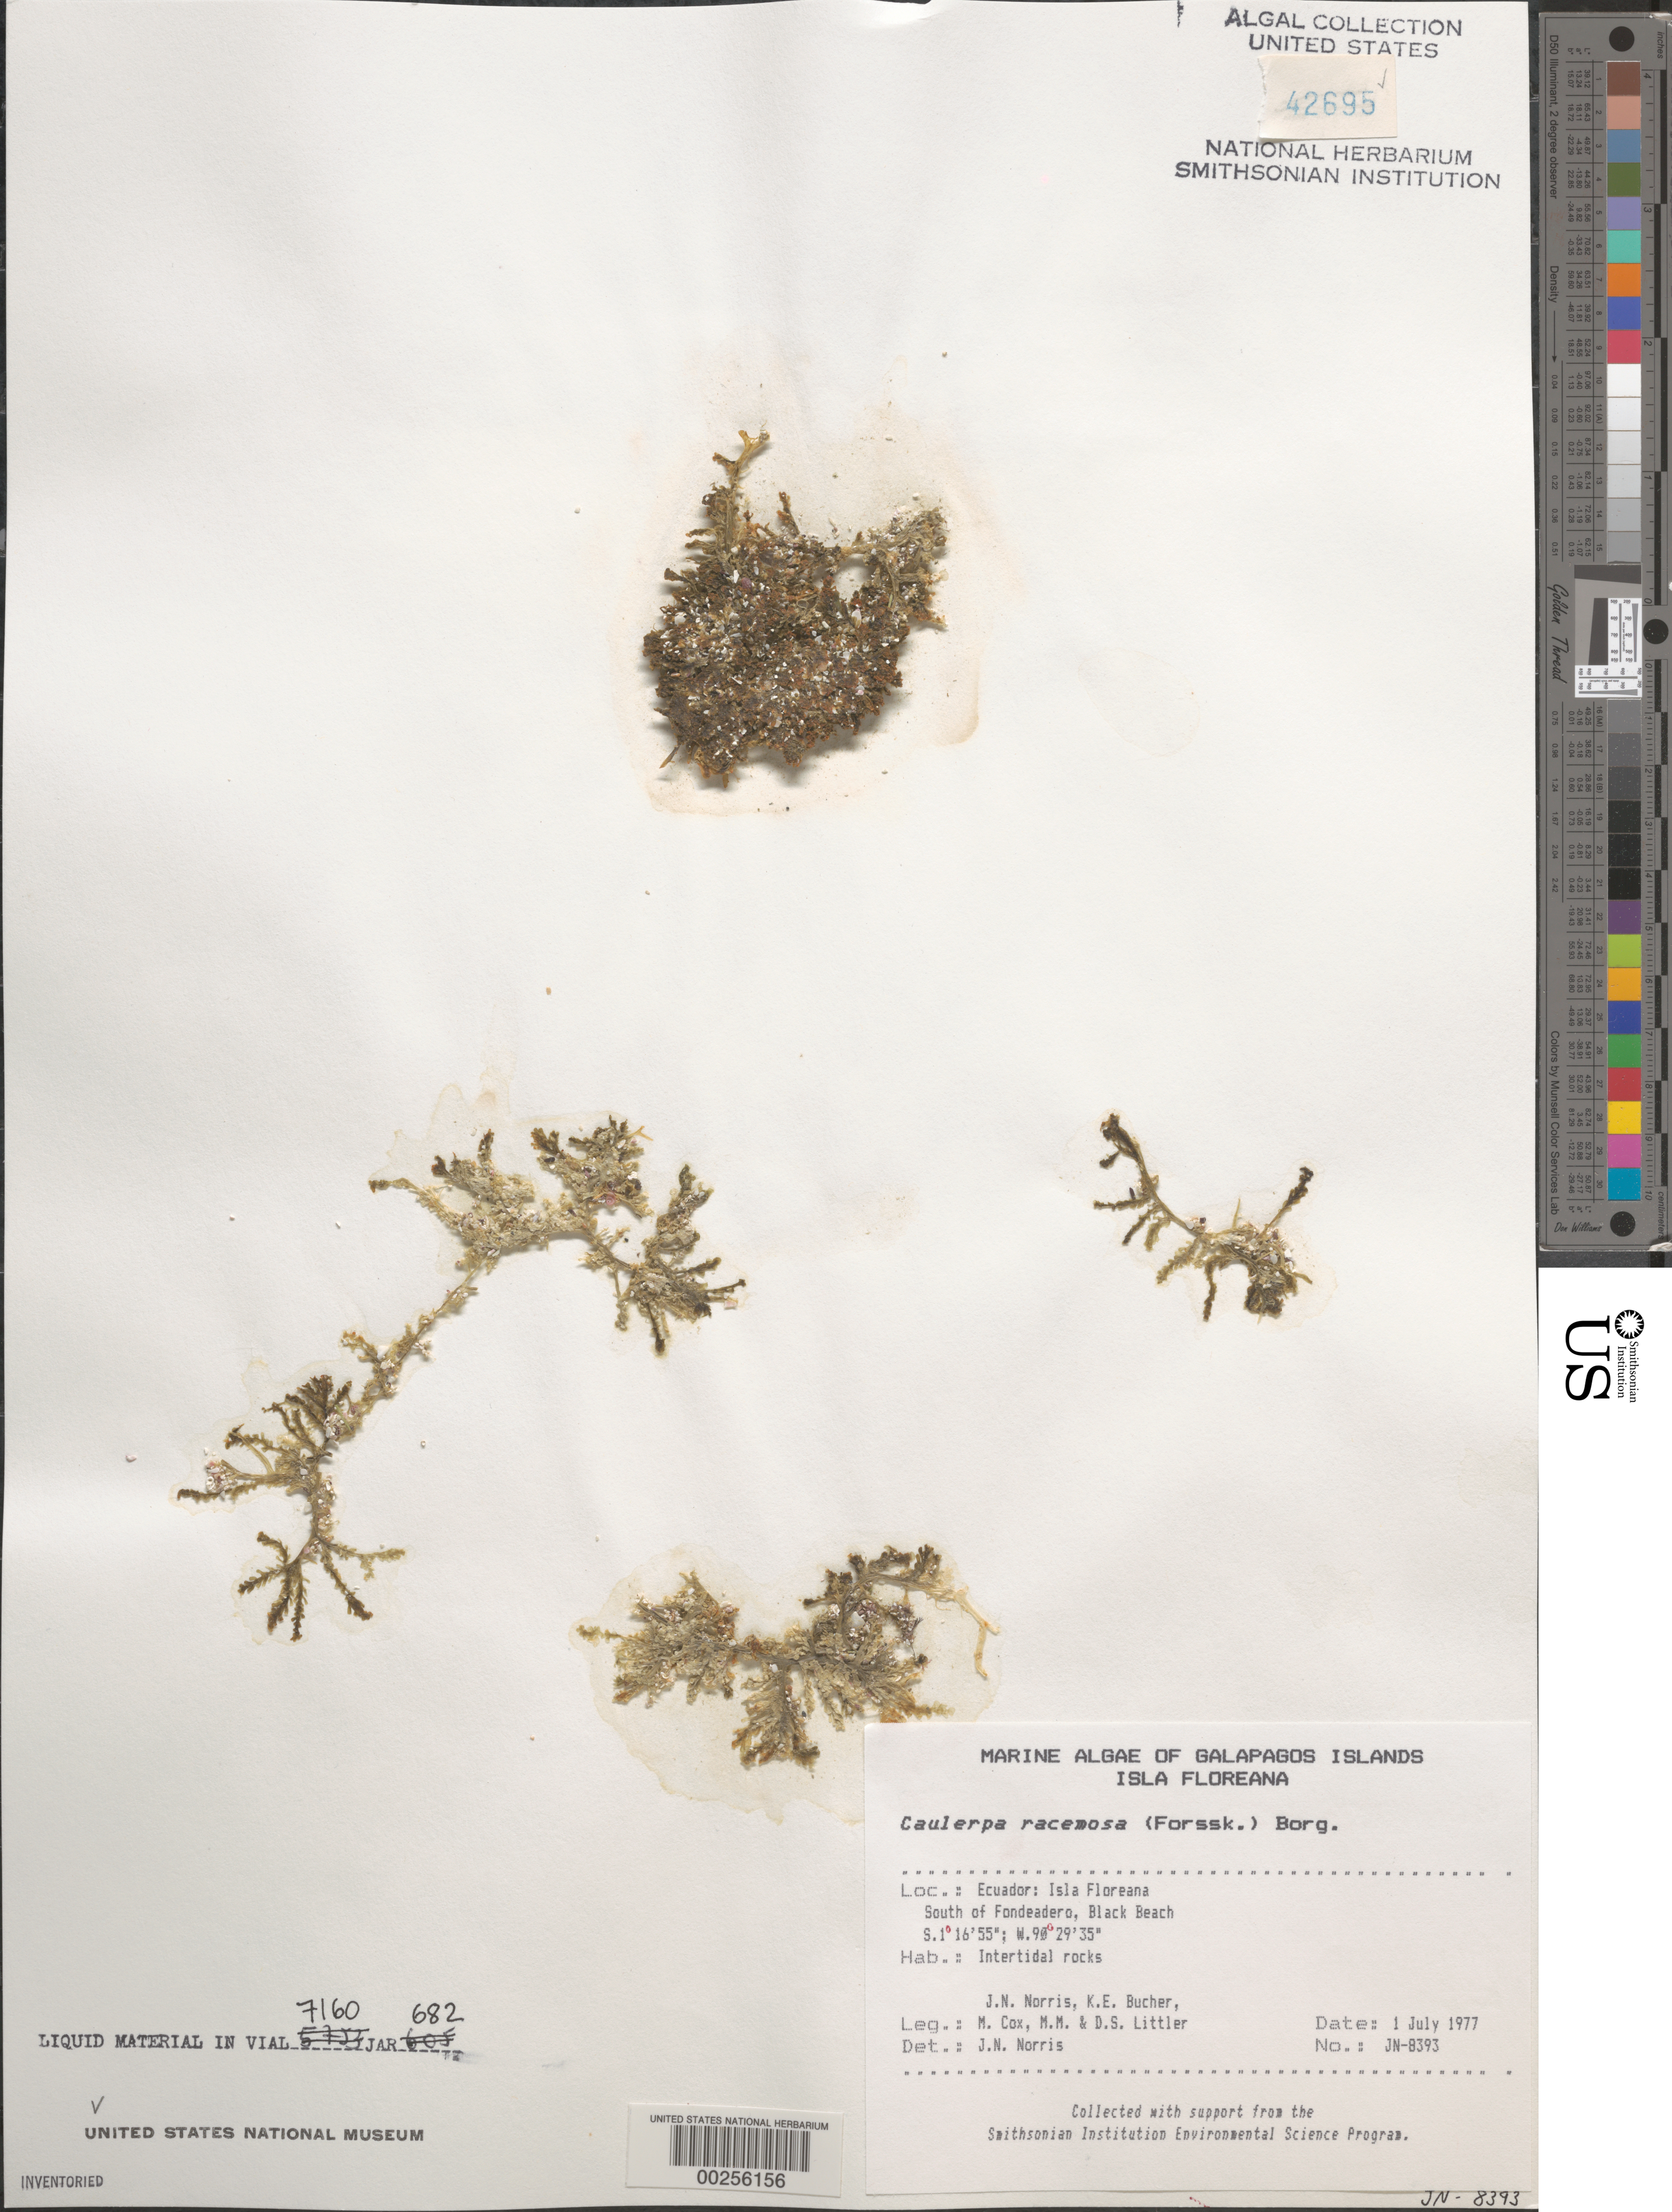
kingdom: Plantae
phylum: Chlorophyta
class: Ulvophyceae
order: Bryopsidales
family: Caulerpaceae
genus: Caulerpa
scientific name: Caulerpa racemosa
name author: (Forssk.) J. Agardh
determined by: Norris, James N.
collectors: J. N. Norris, K. E. Bucher, M. Cox, M. M. Littler & D. S. Littler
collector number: JN-8393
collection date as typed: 01 Jul 1977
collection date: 1977-07-01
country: Ecuador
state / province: Colón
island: Floreana [Charles, Santa Maria]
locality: Black Beach south of Fondeadero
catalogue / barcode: US 42695